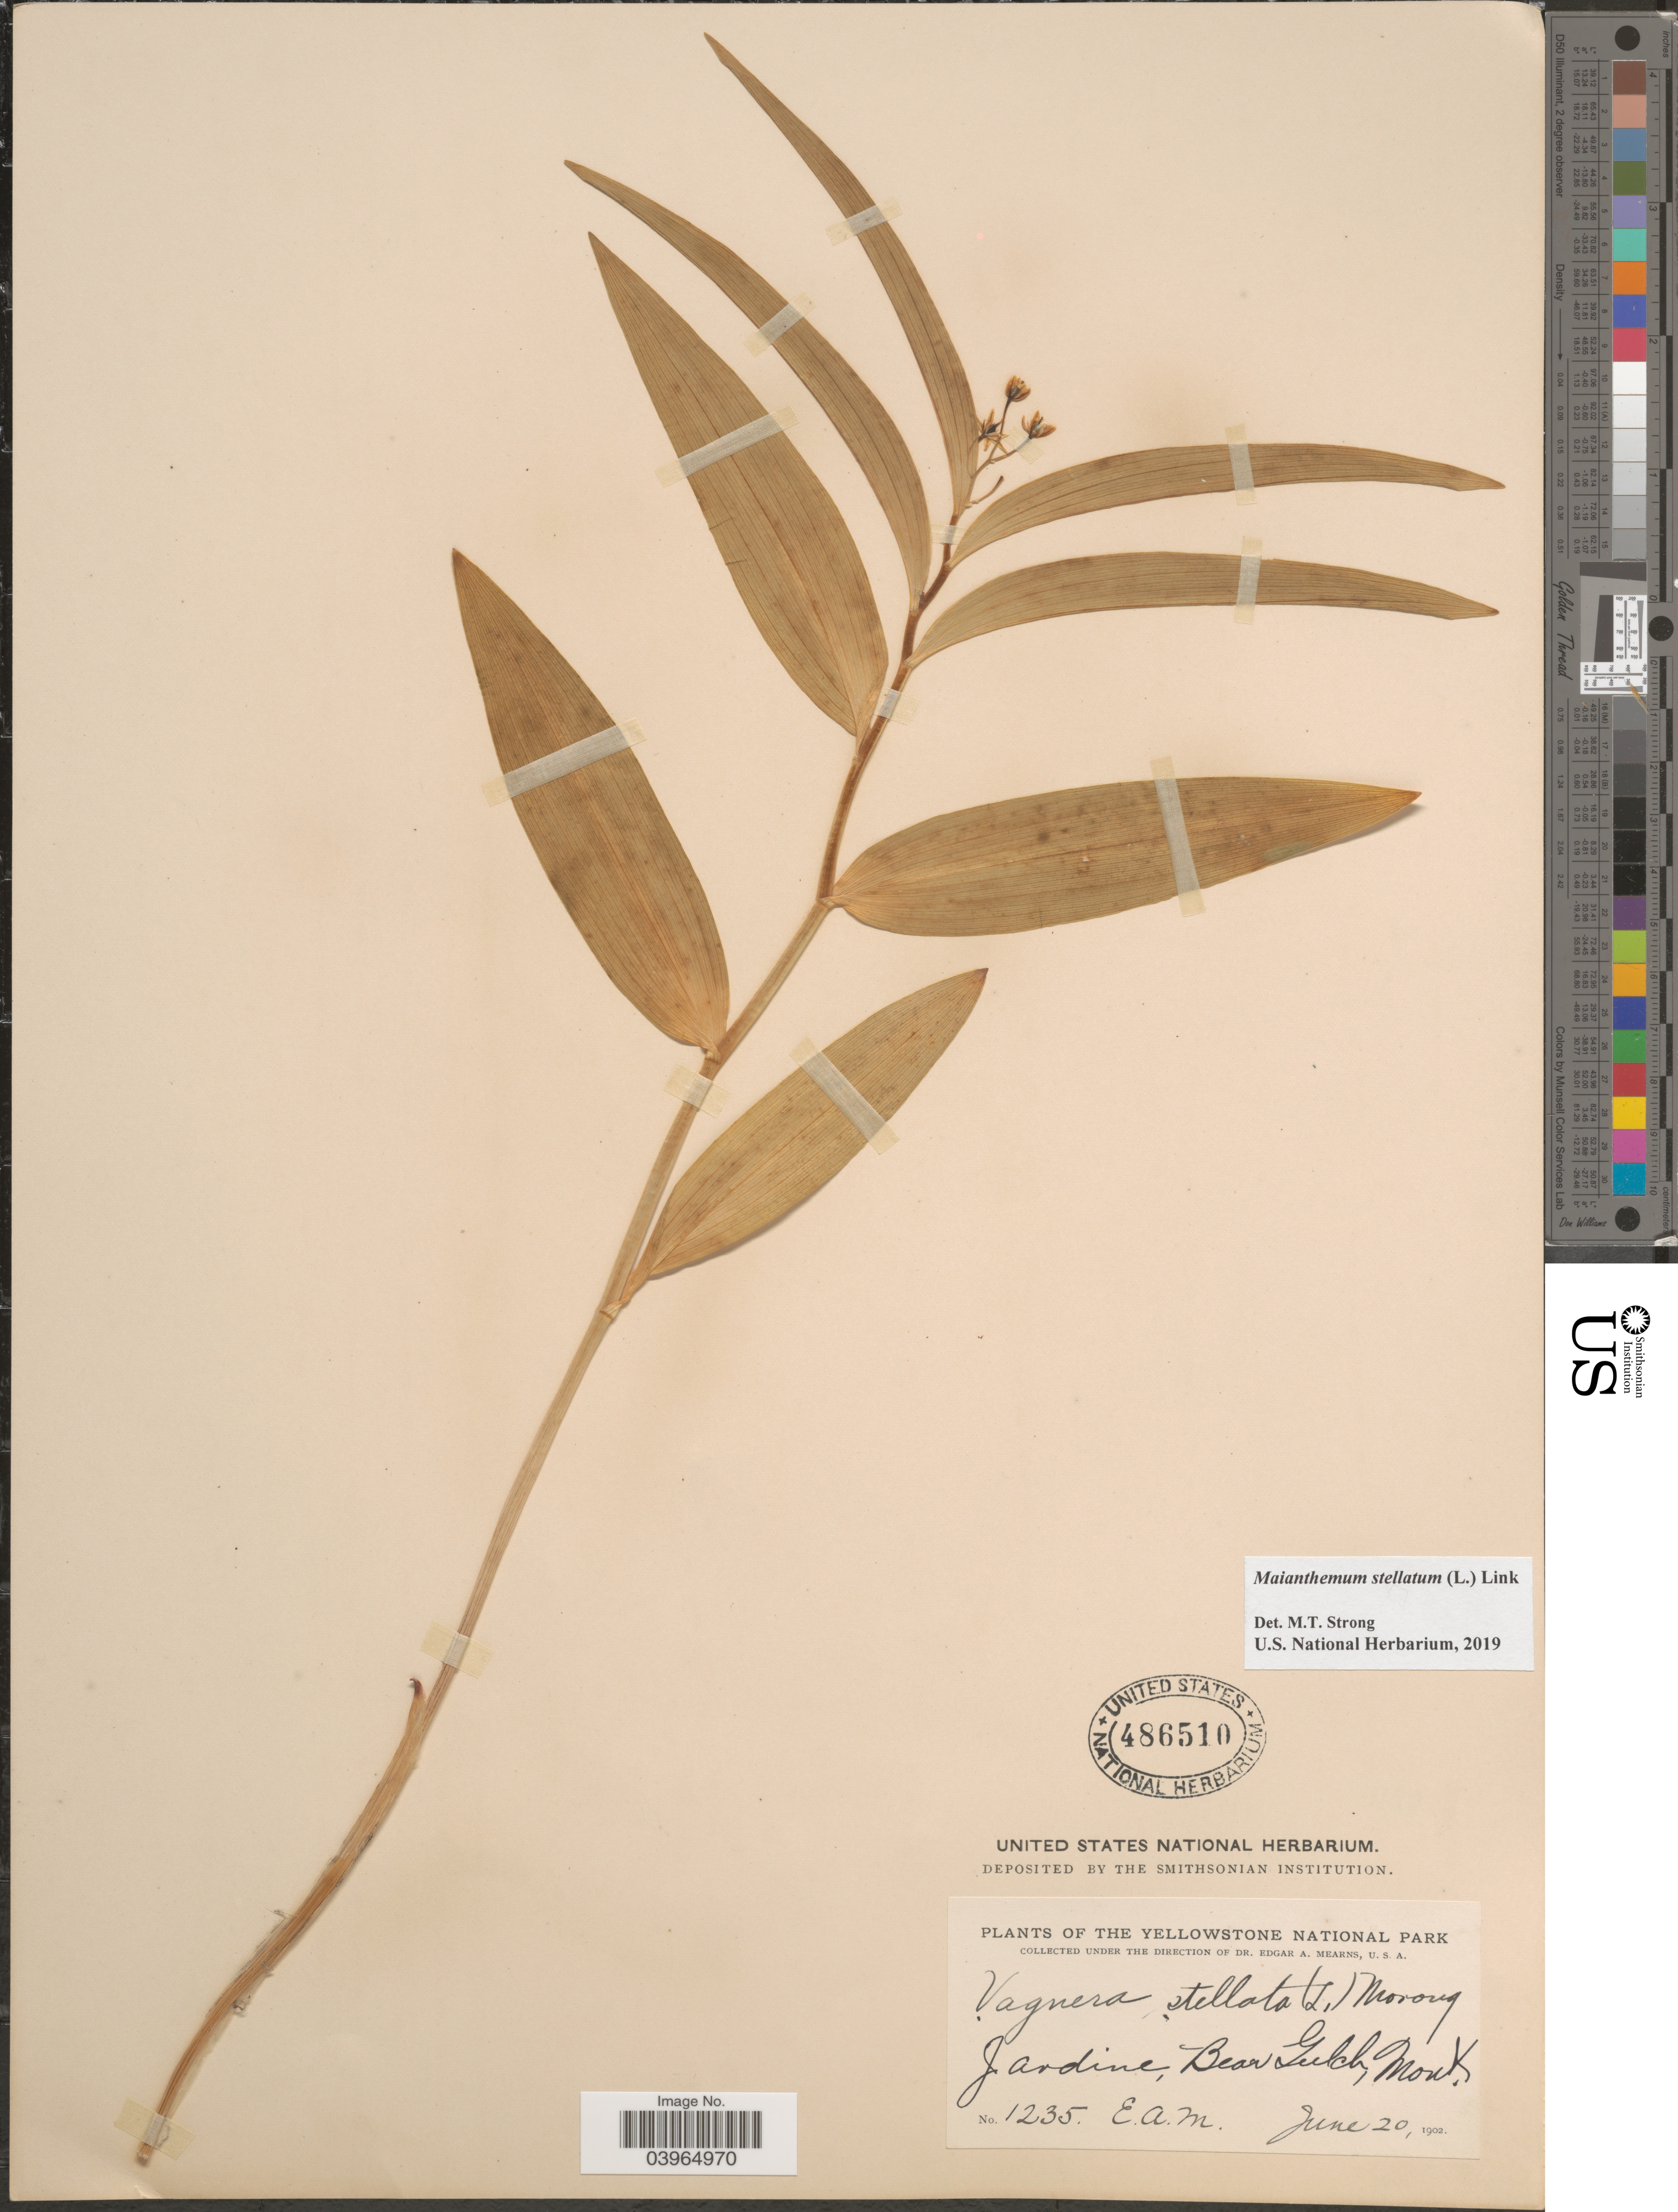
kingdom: Plantae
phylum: Tracheophyta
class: Liliopsida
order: Asparagales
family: Asparagaceae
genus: Maianthemum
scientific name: Maianthemum stellatum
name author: (L.) Link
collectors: E. A. Mearns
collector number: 1235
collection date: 1902-06-20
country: United States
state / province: Montana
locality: The Yellowstone National Park. Jardine, Bear Gulch.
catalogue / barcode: US 486510